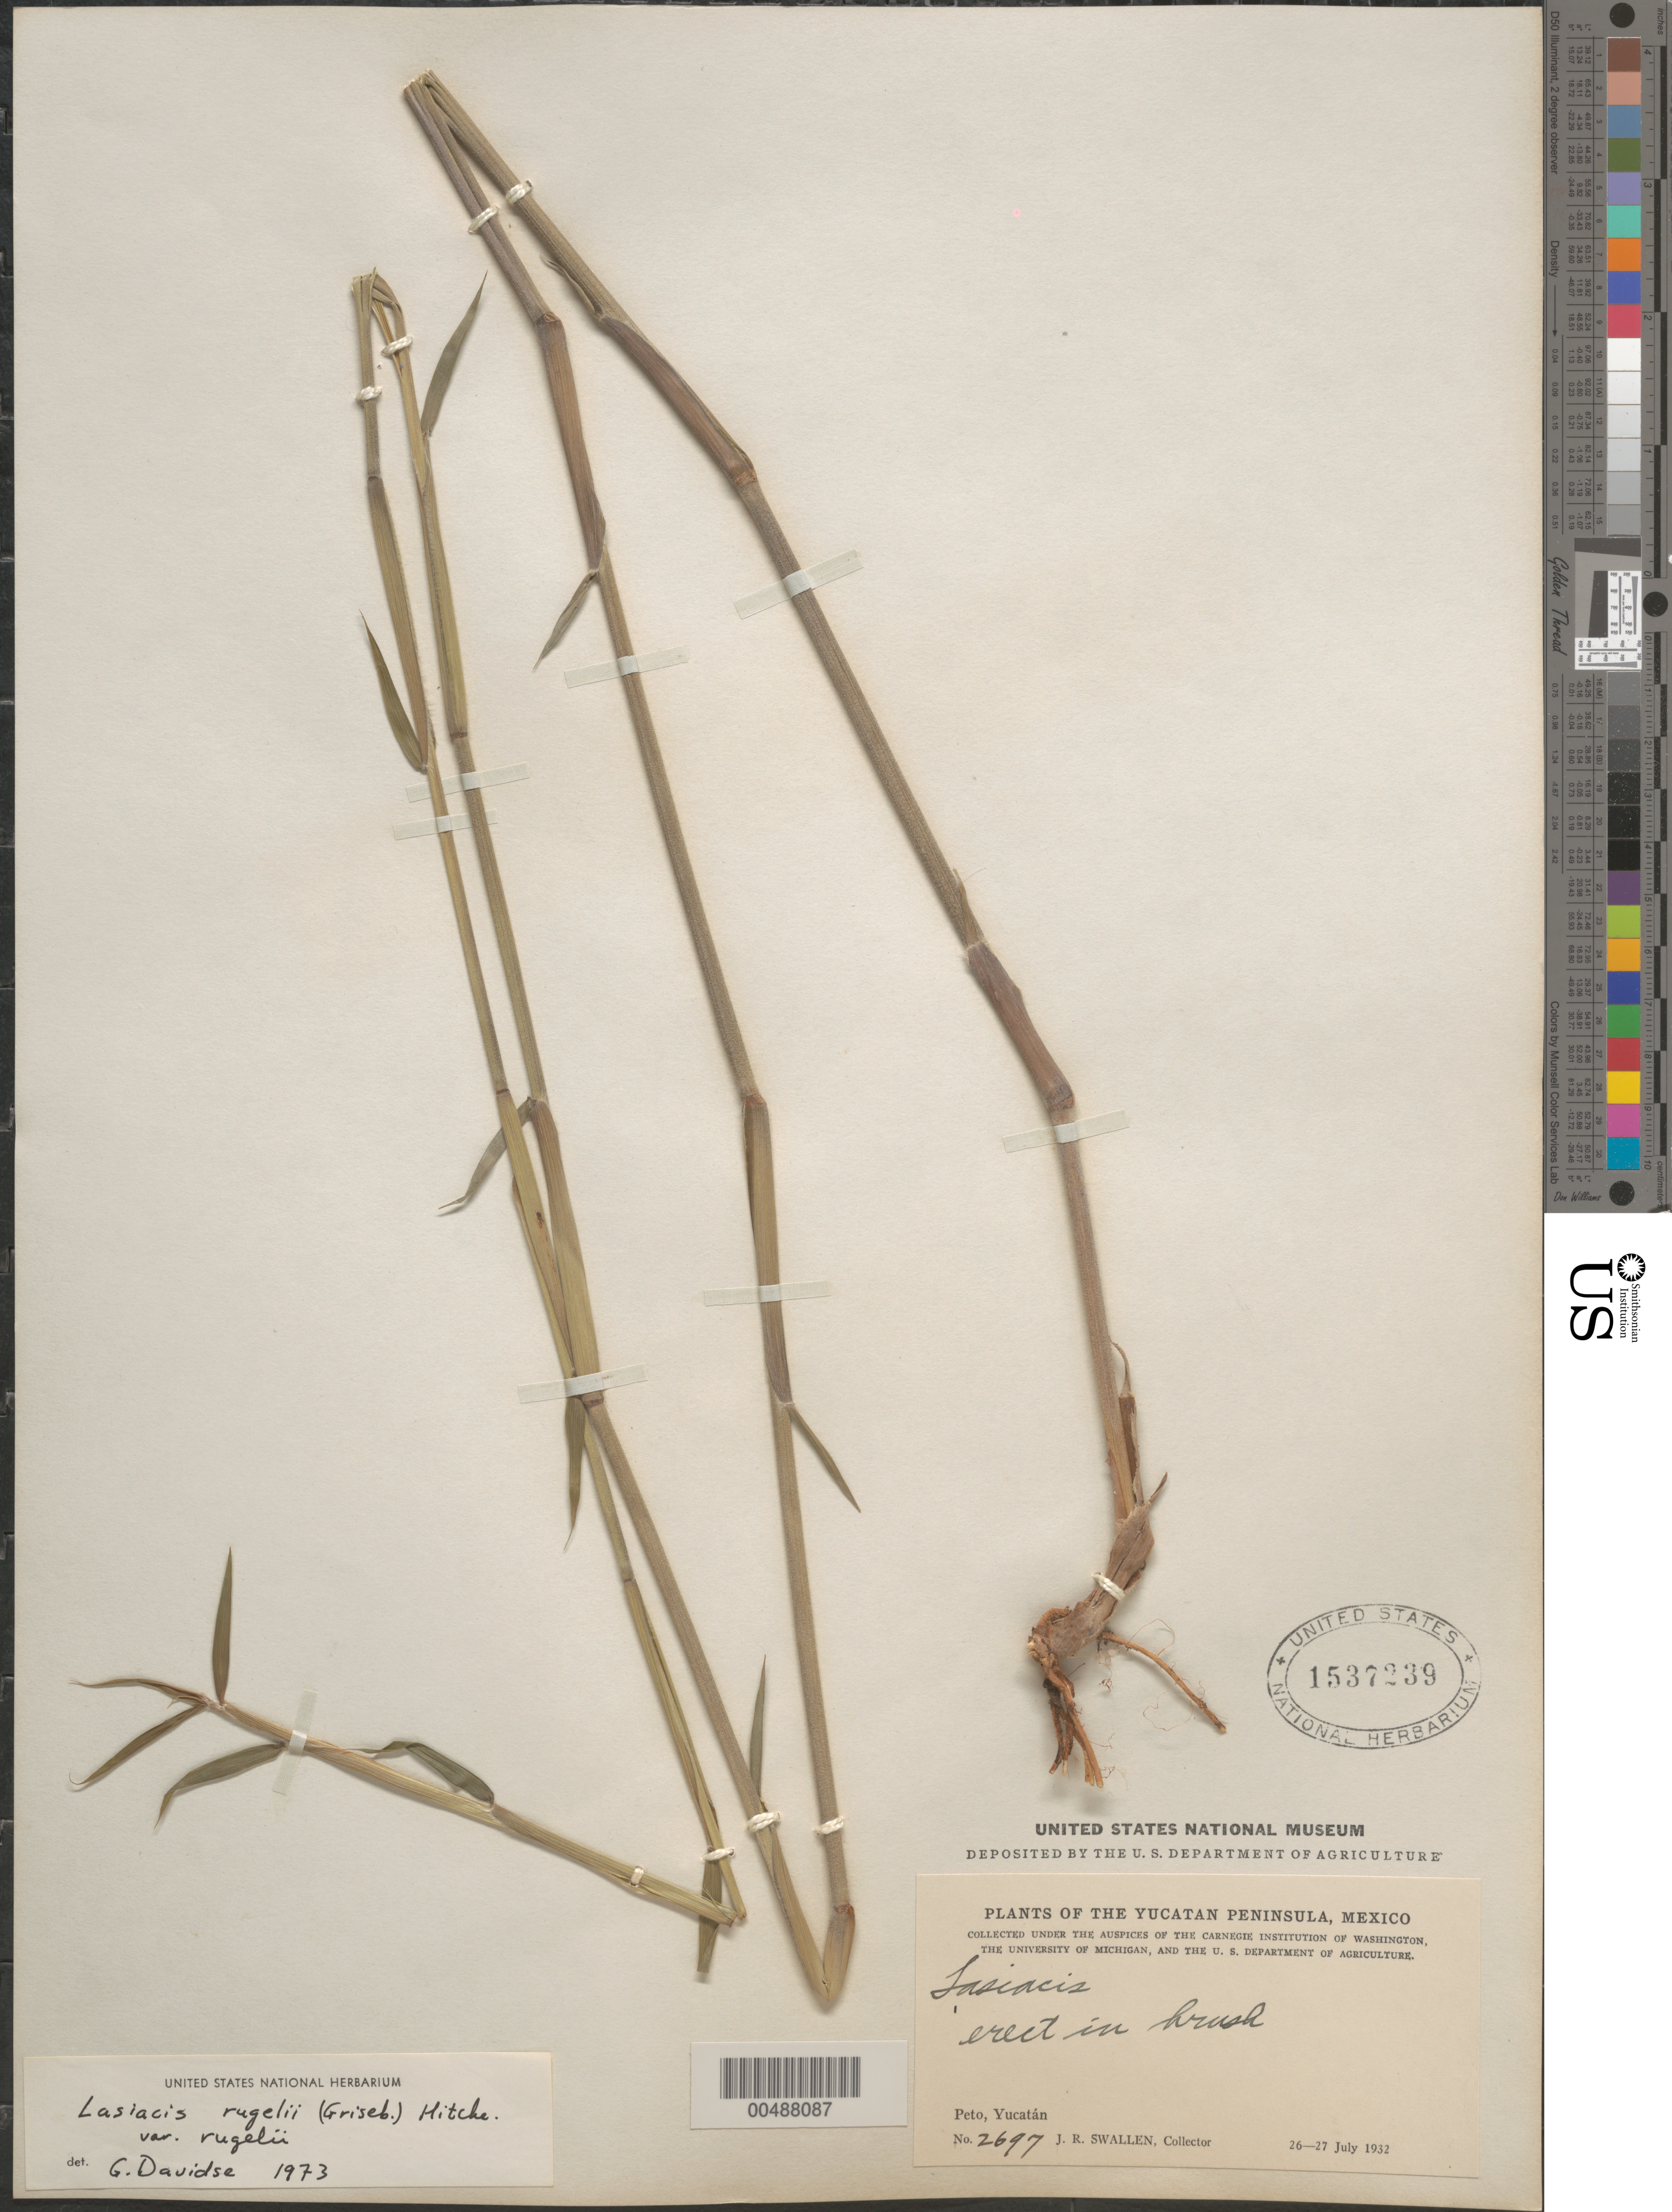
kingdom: Plantae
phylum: Tracheophyta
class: Liliopsida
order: Poales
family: Poaceae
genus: Lasiacis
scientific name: Lasiacis rugelii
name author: (Griseb.) Hitchc.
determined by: Davidse, Gerrit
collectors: J. R. Swallen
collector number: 2697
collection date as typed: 26 Jul 1932 to 27 Jul 1932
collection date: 1932-07-26/1932-07-27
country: Mexico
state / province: Yucatan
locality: Yucatan Peninsula, Peto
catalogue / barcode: US 1537239